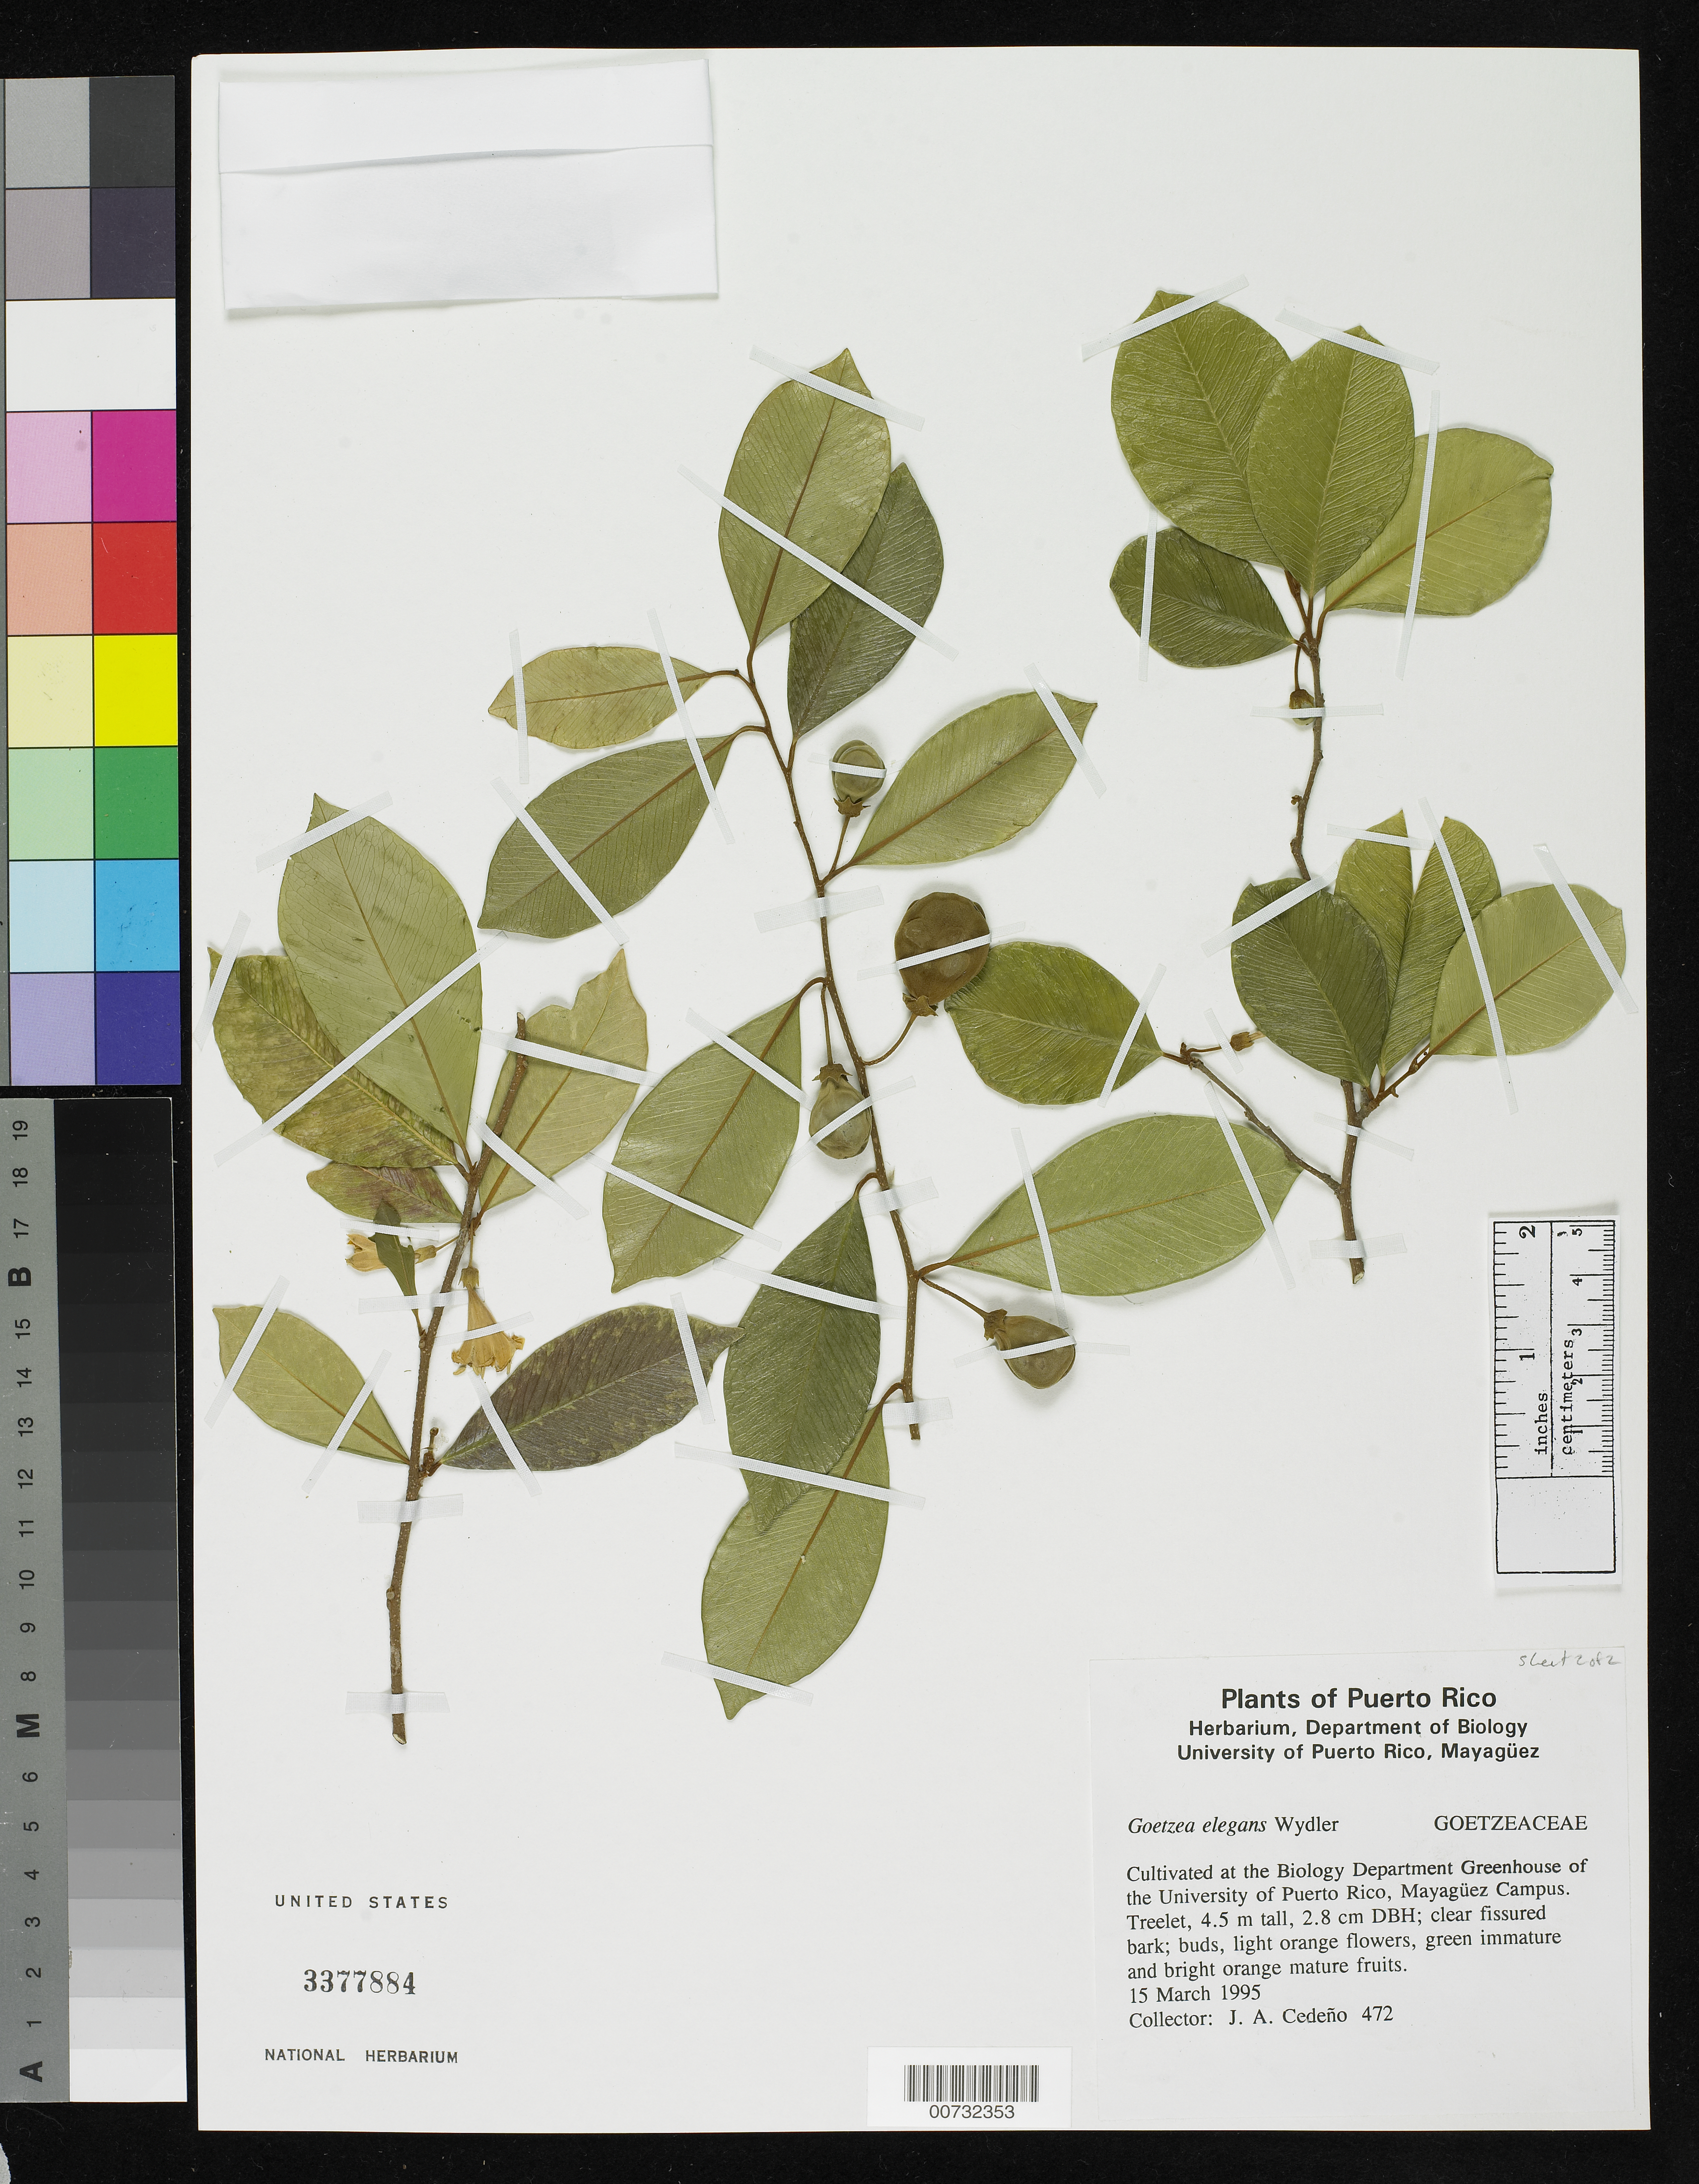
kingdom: Plantae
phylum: Tracheophyta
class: Magnoliopsida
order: Solanales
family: Solanaceae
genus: Goetzea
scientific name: Goetzea elegans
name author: Wydler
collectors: J. A. Cedeño M.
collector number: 472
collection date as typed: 15 Mar 1995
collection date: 1995-03-15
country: Puerto Rico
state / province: Mayagüez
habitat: Greenhouse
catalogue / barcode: US 3377884